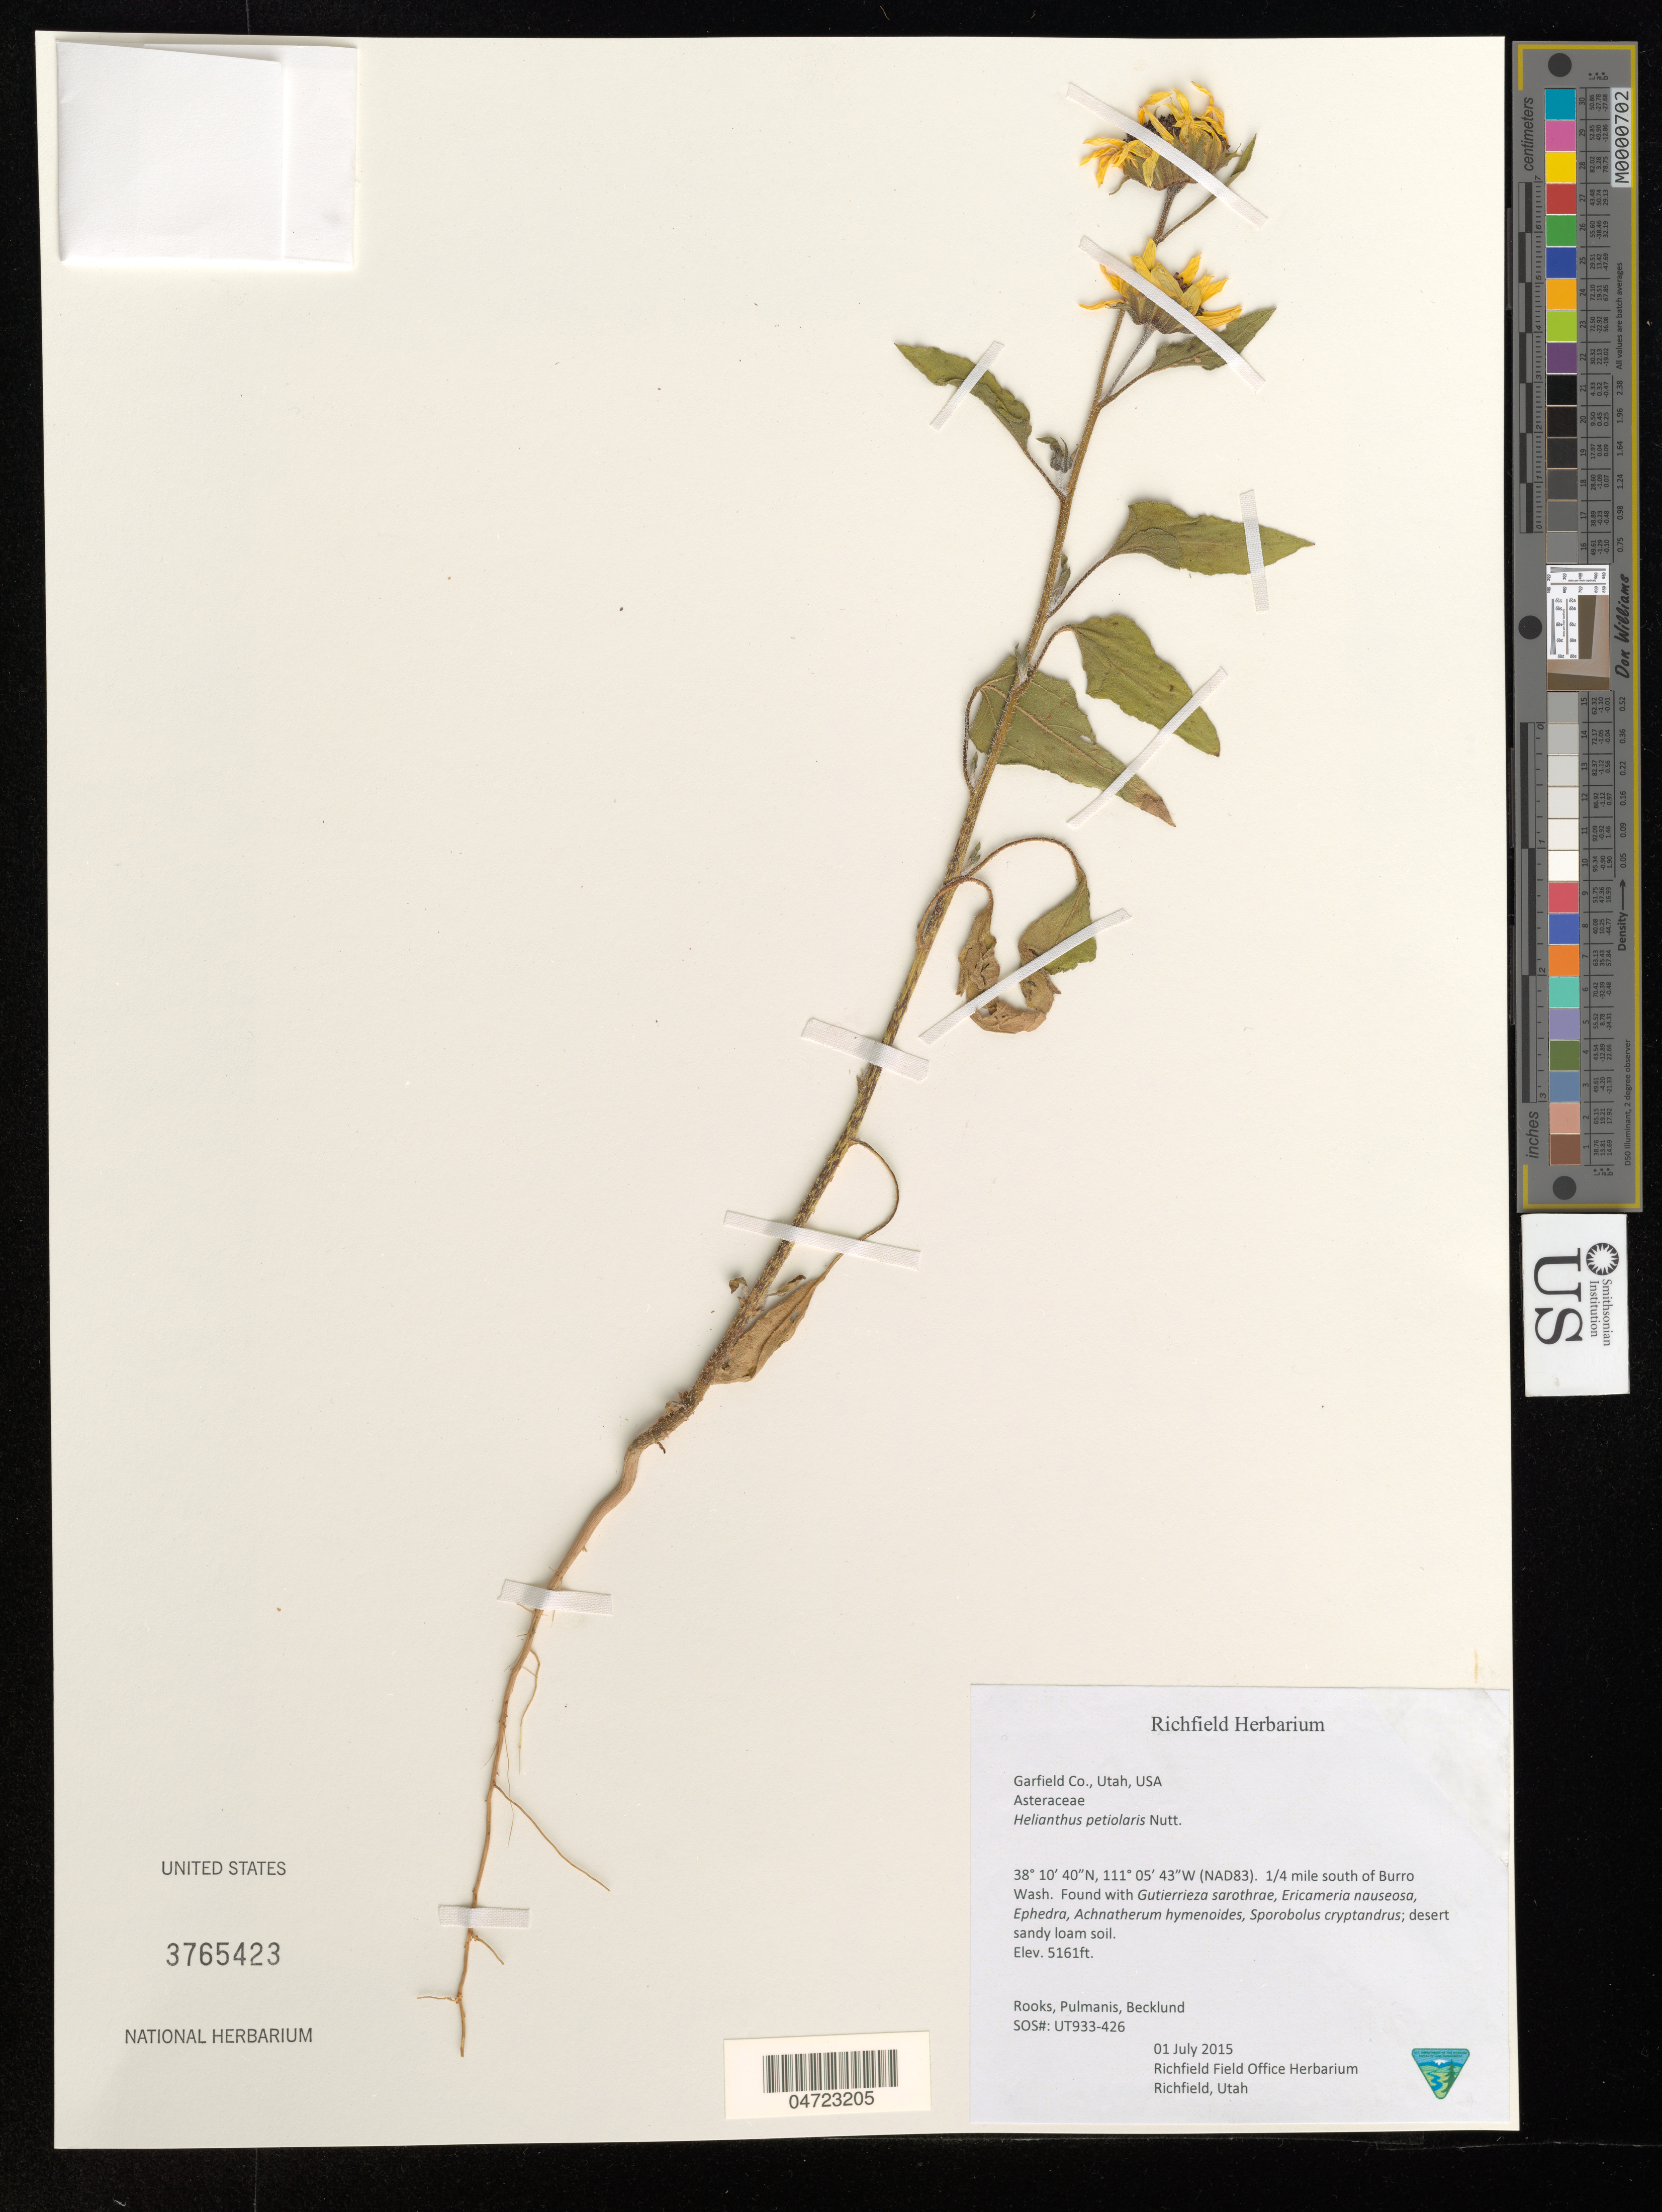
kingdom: Plantae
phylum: Tracheophyta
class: Magnoliopsida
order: Asterales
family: Asteraceae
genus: Helianthus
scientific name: Helianthus petiolaris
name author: Nutt.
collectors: -. Rooks, P. Pulmanis & -. Becklund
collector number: UT933-426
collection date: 2015-07-01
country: United States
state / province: Utah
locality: Garfield Co. ¼ mile south of Burro Wash.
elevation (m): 1573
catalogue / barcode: US 3765423